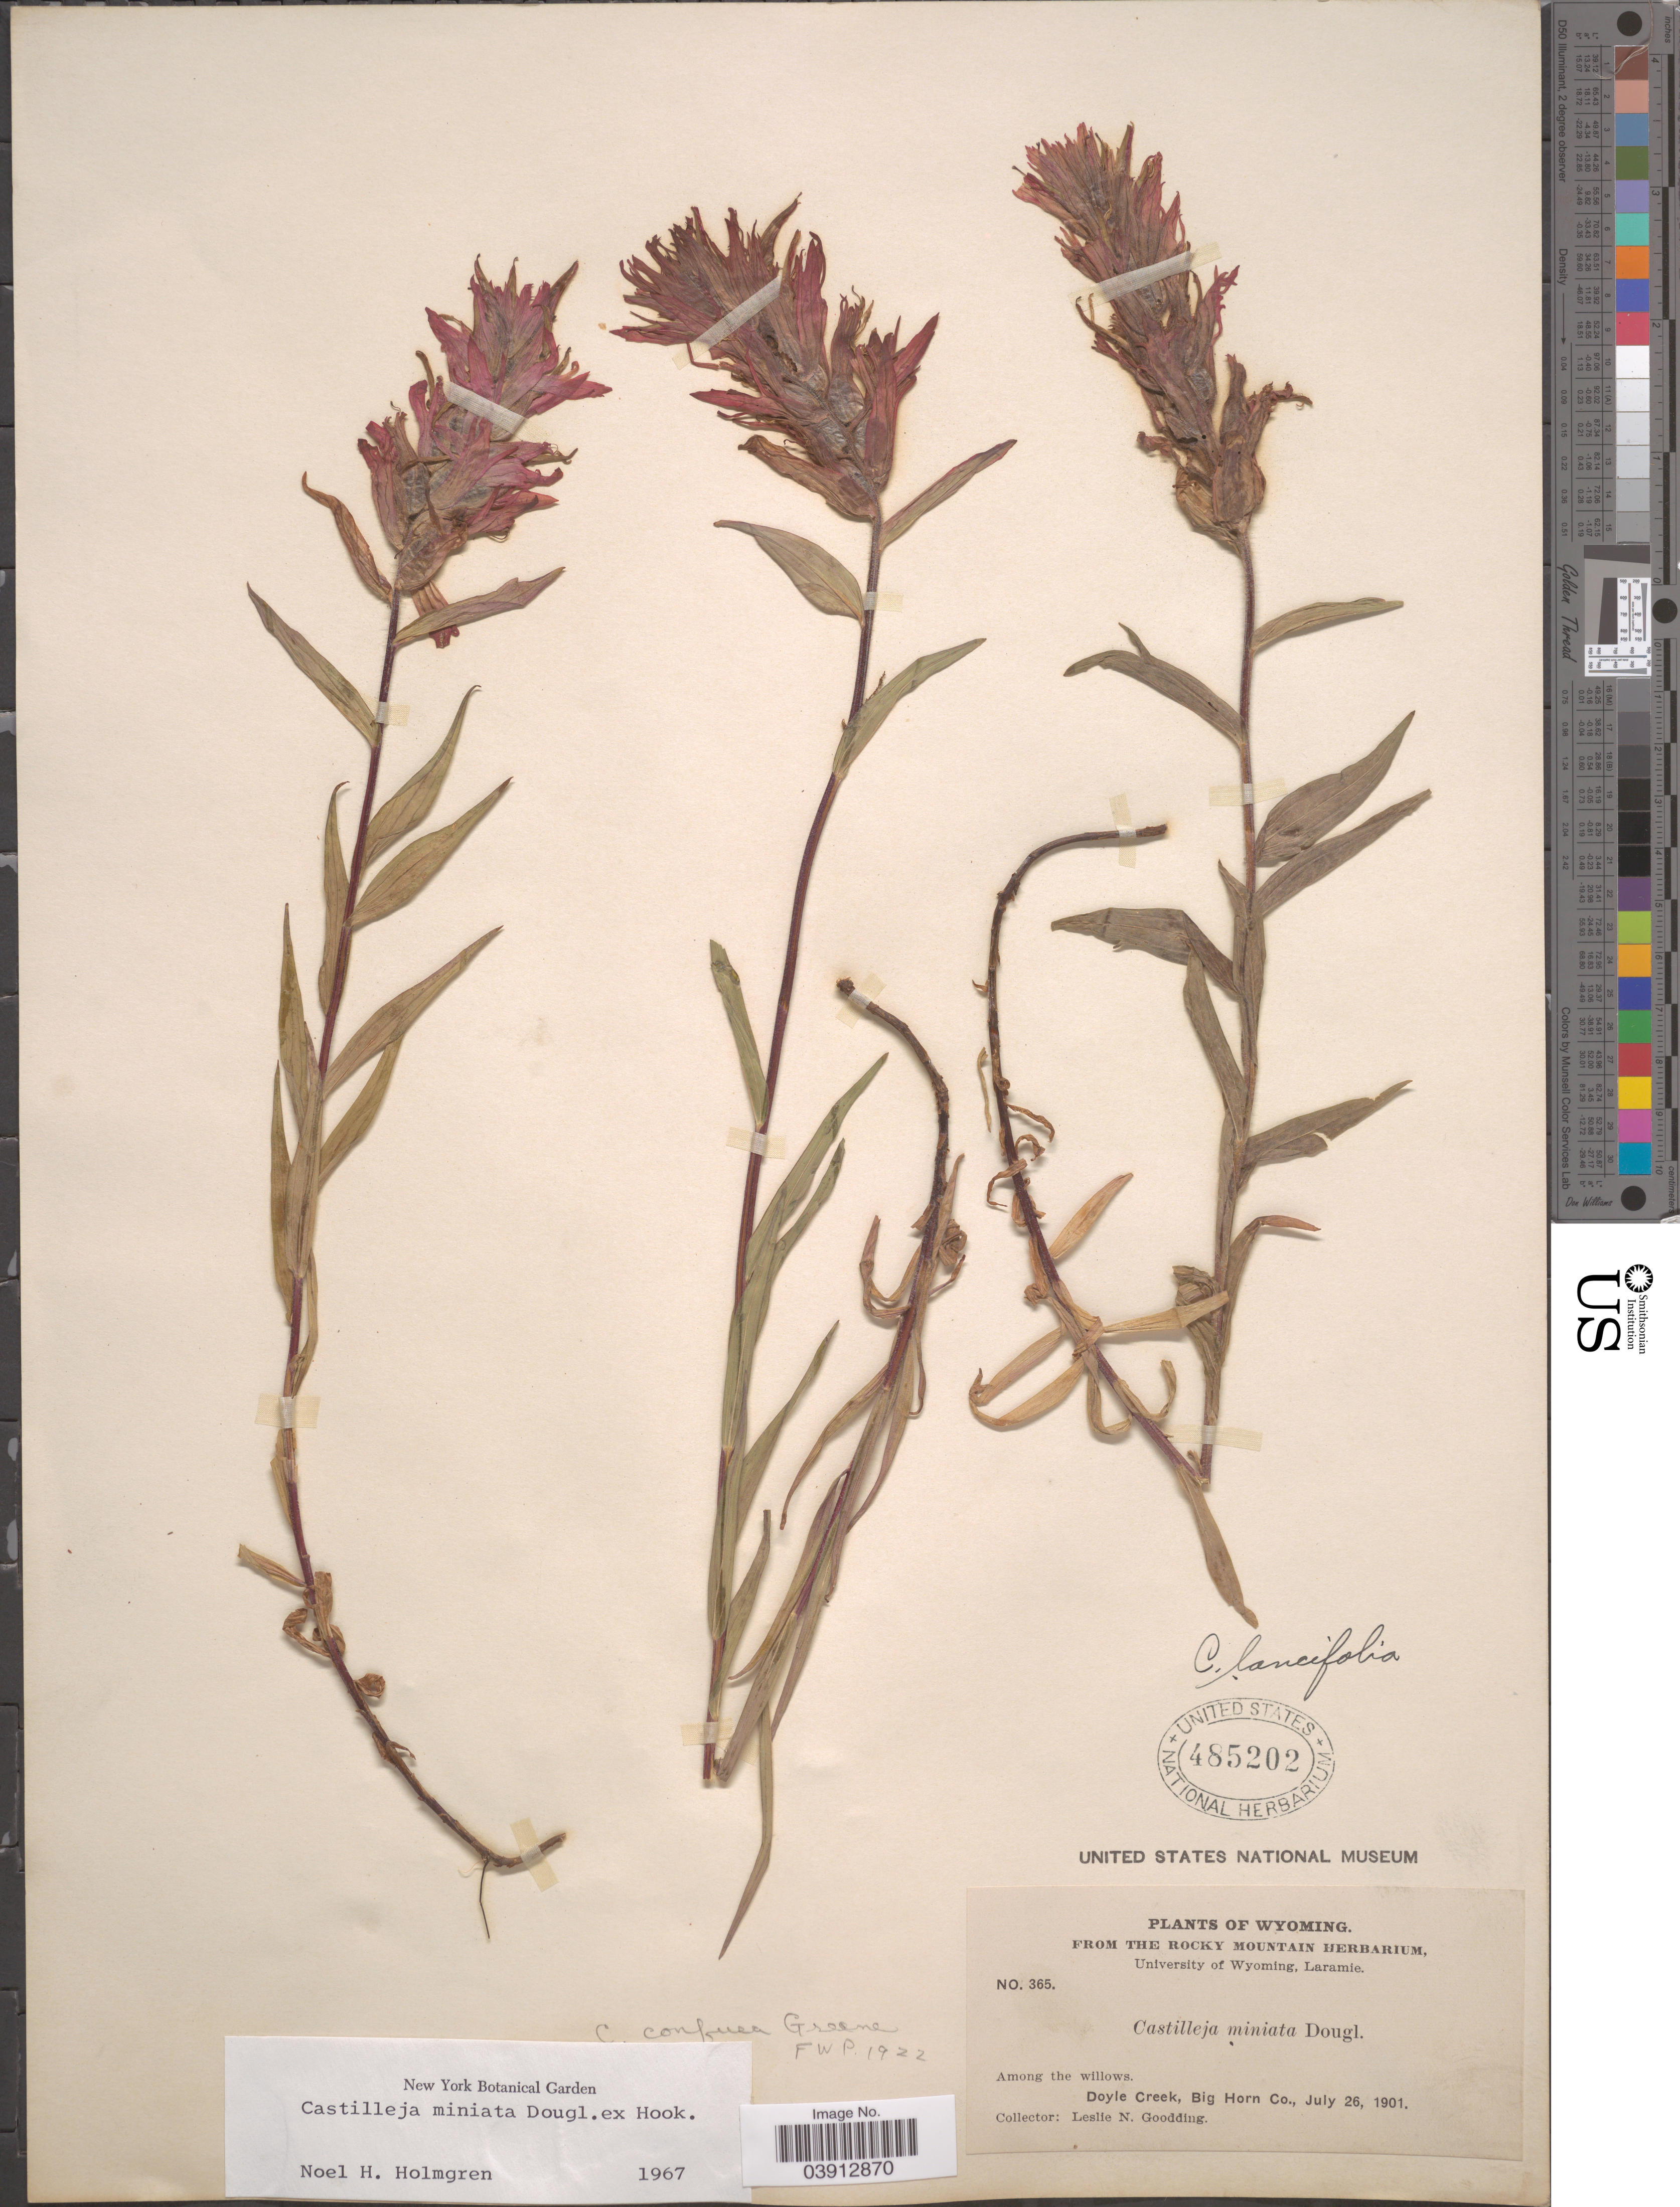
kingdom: Plantae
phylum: Tracheophyta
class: Magnoliopsida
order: Lamiales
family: Orobanchaceae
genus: Castilleja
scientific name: Castilleja miniata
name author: Douglas ex Hook.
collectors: L. N. Goodding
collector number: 365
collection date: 1901-07-26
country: United States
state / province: Wyoming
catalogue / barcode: US 485202